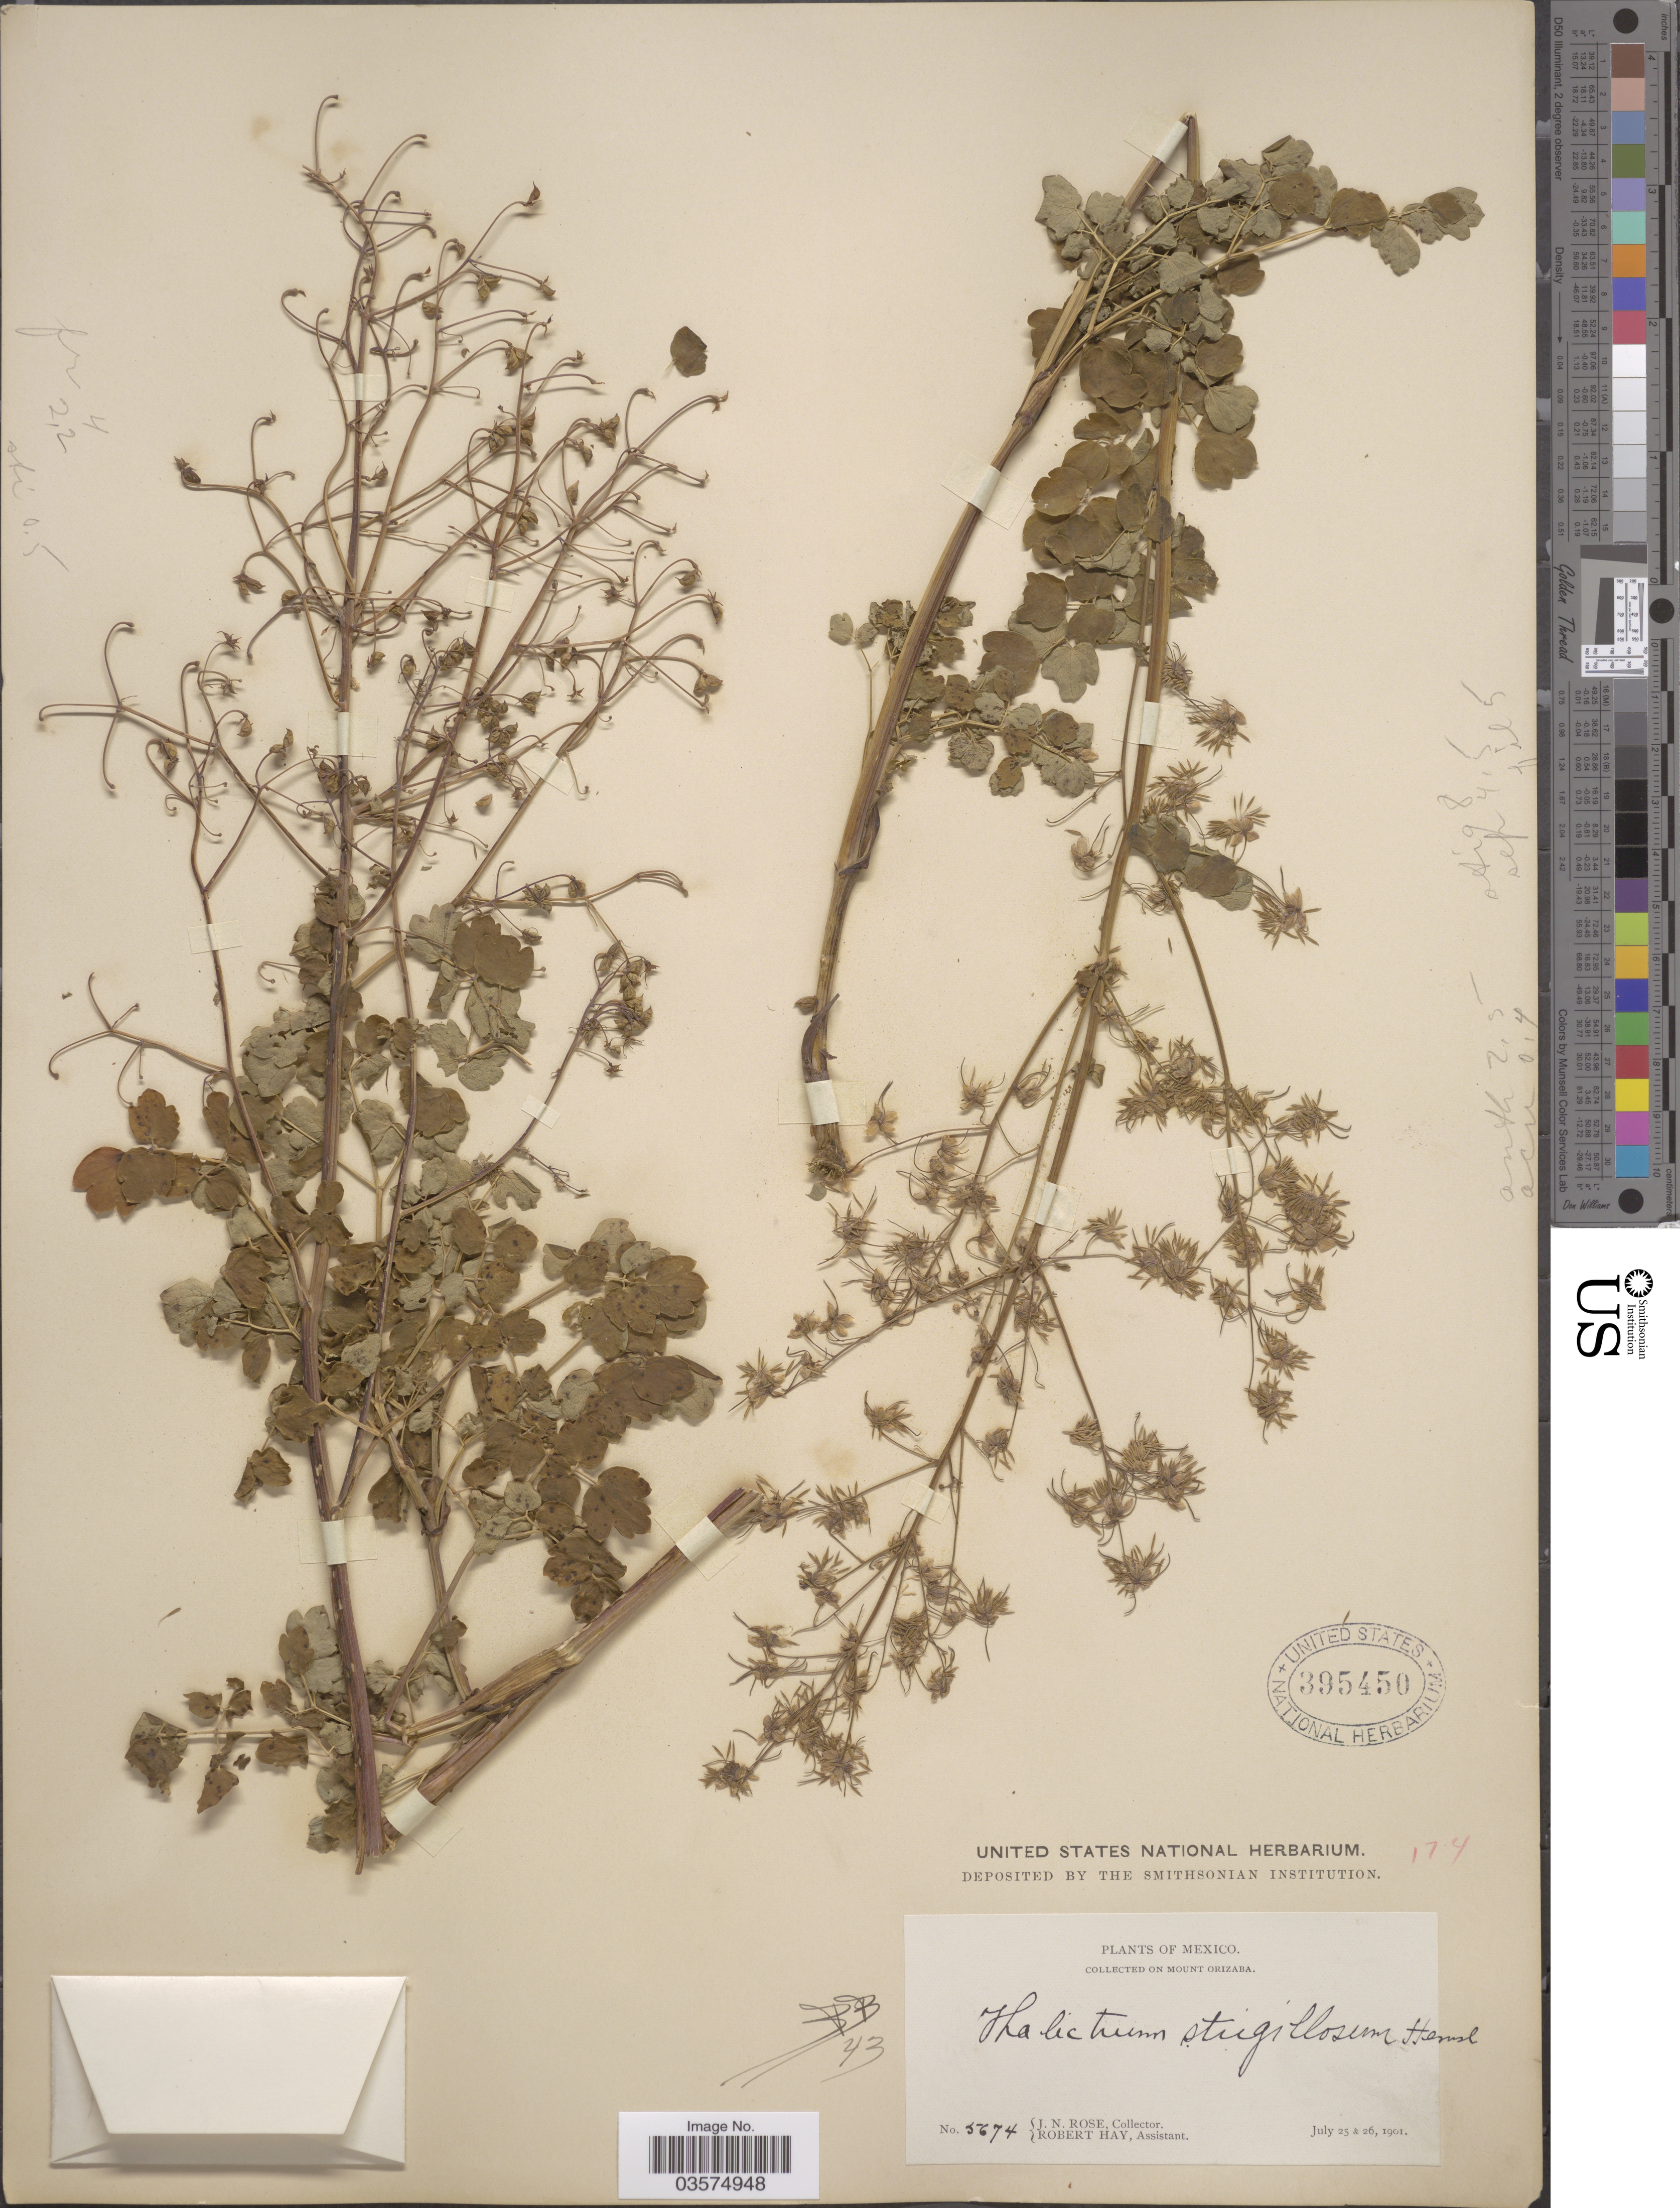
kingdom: Plantae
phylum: Tracheophyta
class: Magnoliopsida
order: Ranunculales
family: Ranunculaceae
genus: Thalictrum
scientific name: Thalictrum strigillosum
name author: Hemsl.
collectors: J. N. Rose & R. H. Hay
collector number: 5674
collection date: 1901-07-25/1901-07-26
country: Mexico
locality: On Mount Orizaba.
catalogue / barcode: US 395450